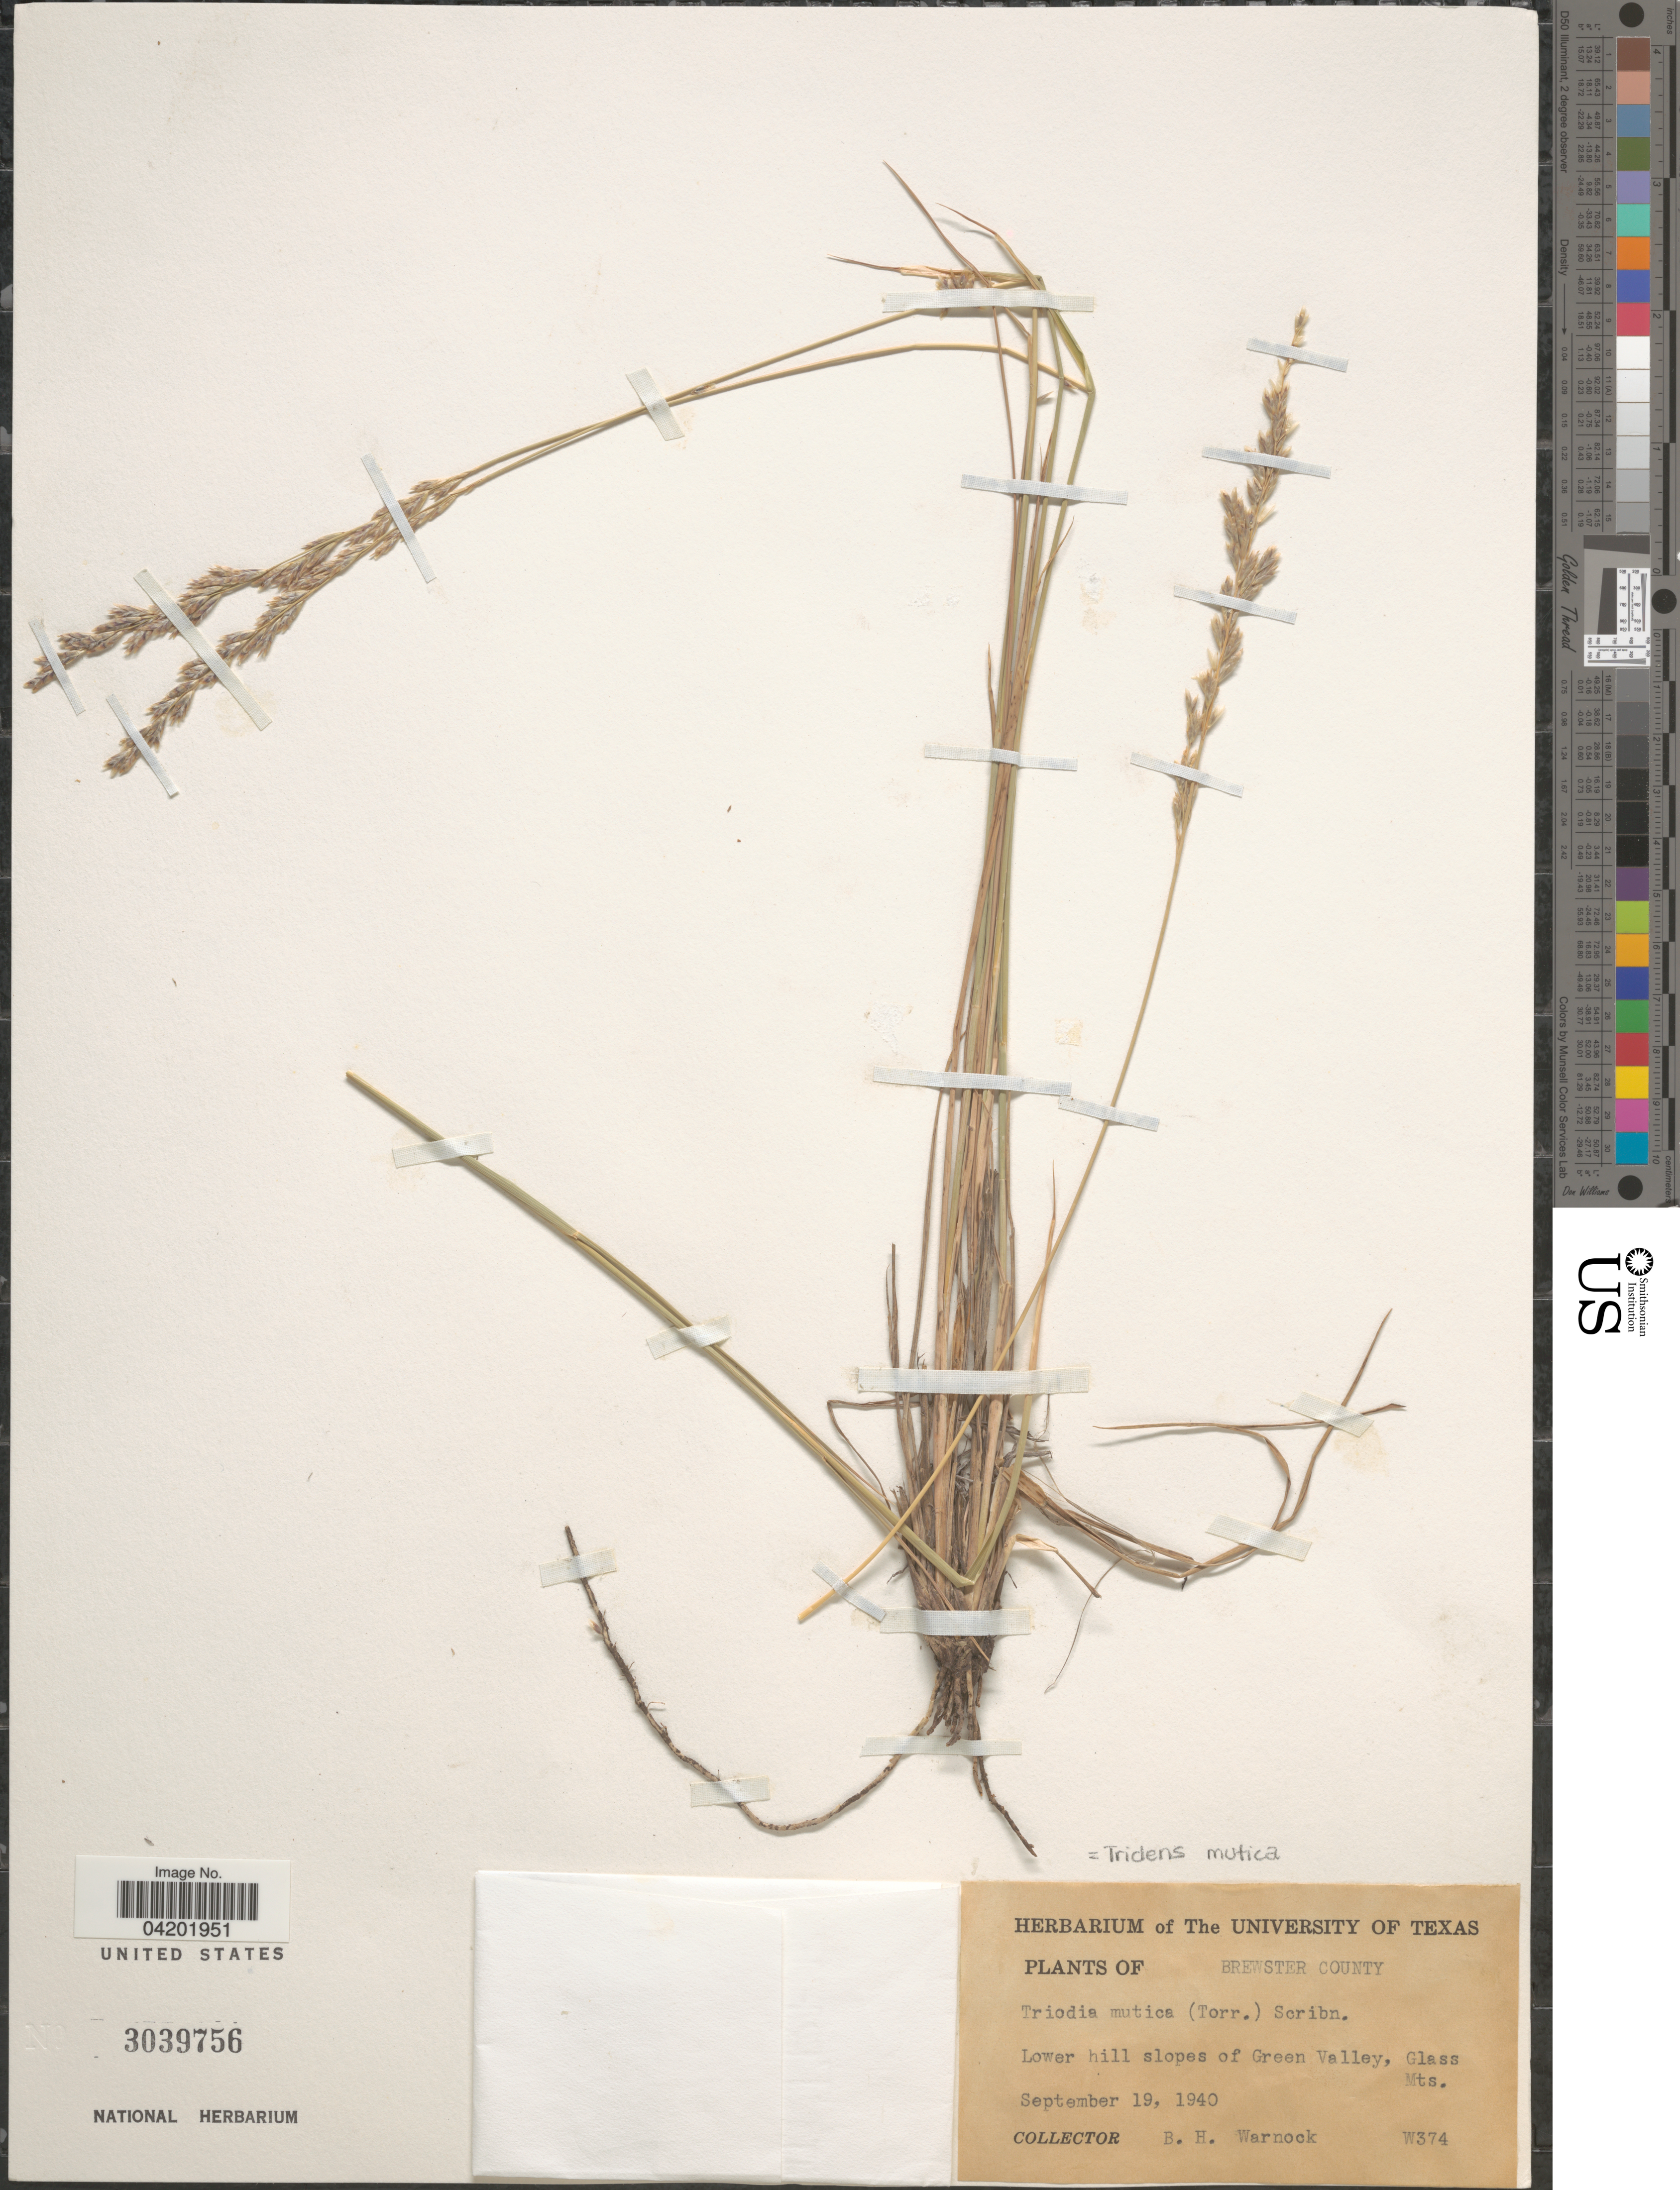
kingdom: Plantae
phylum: Tracheophyta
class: Liliopsida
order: Poales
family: Poaceae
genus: Tridentopsis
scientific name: Tridentopsis mutica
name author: (Torr.) P.M. Peterson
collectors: B. H. Warnock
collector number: W374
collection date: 1940-09-19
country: United States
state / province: Texas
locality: Brewster County. Lower hill slopes of Green Valley, Glass Mts.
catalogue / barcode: US 3039756